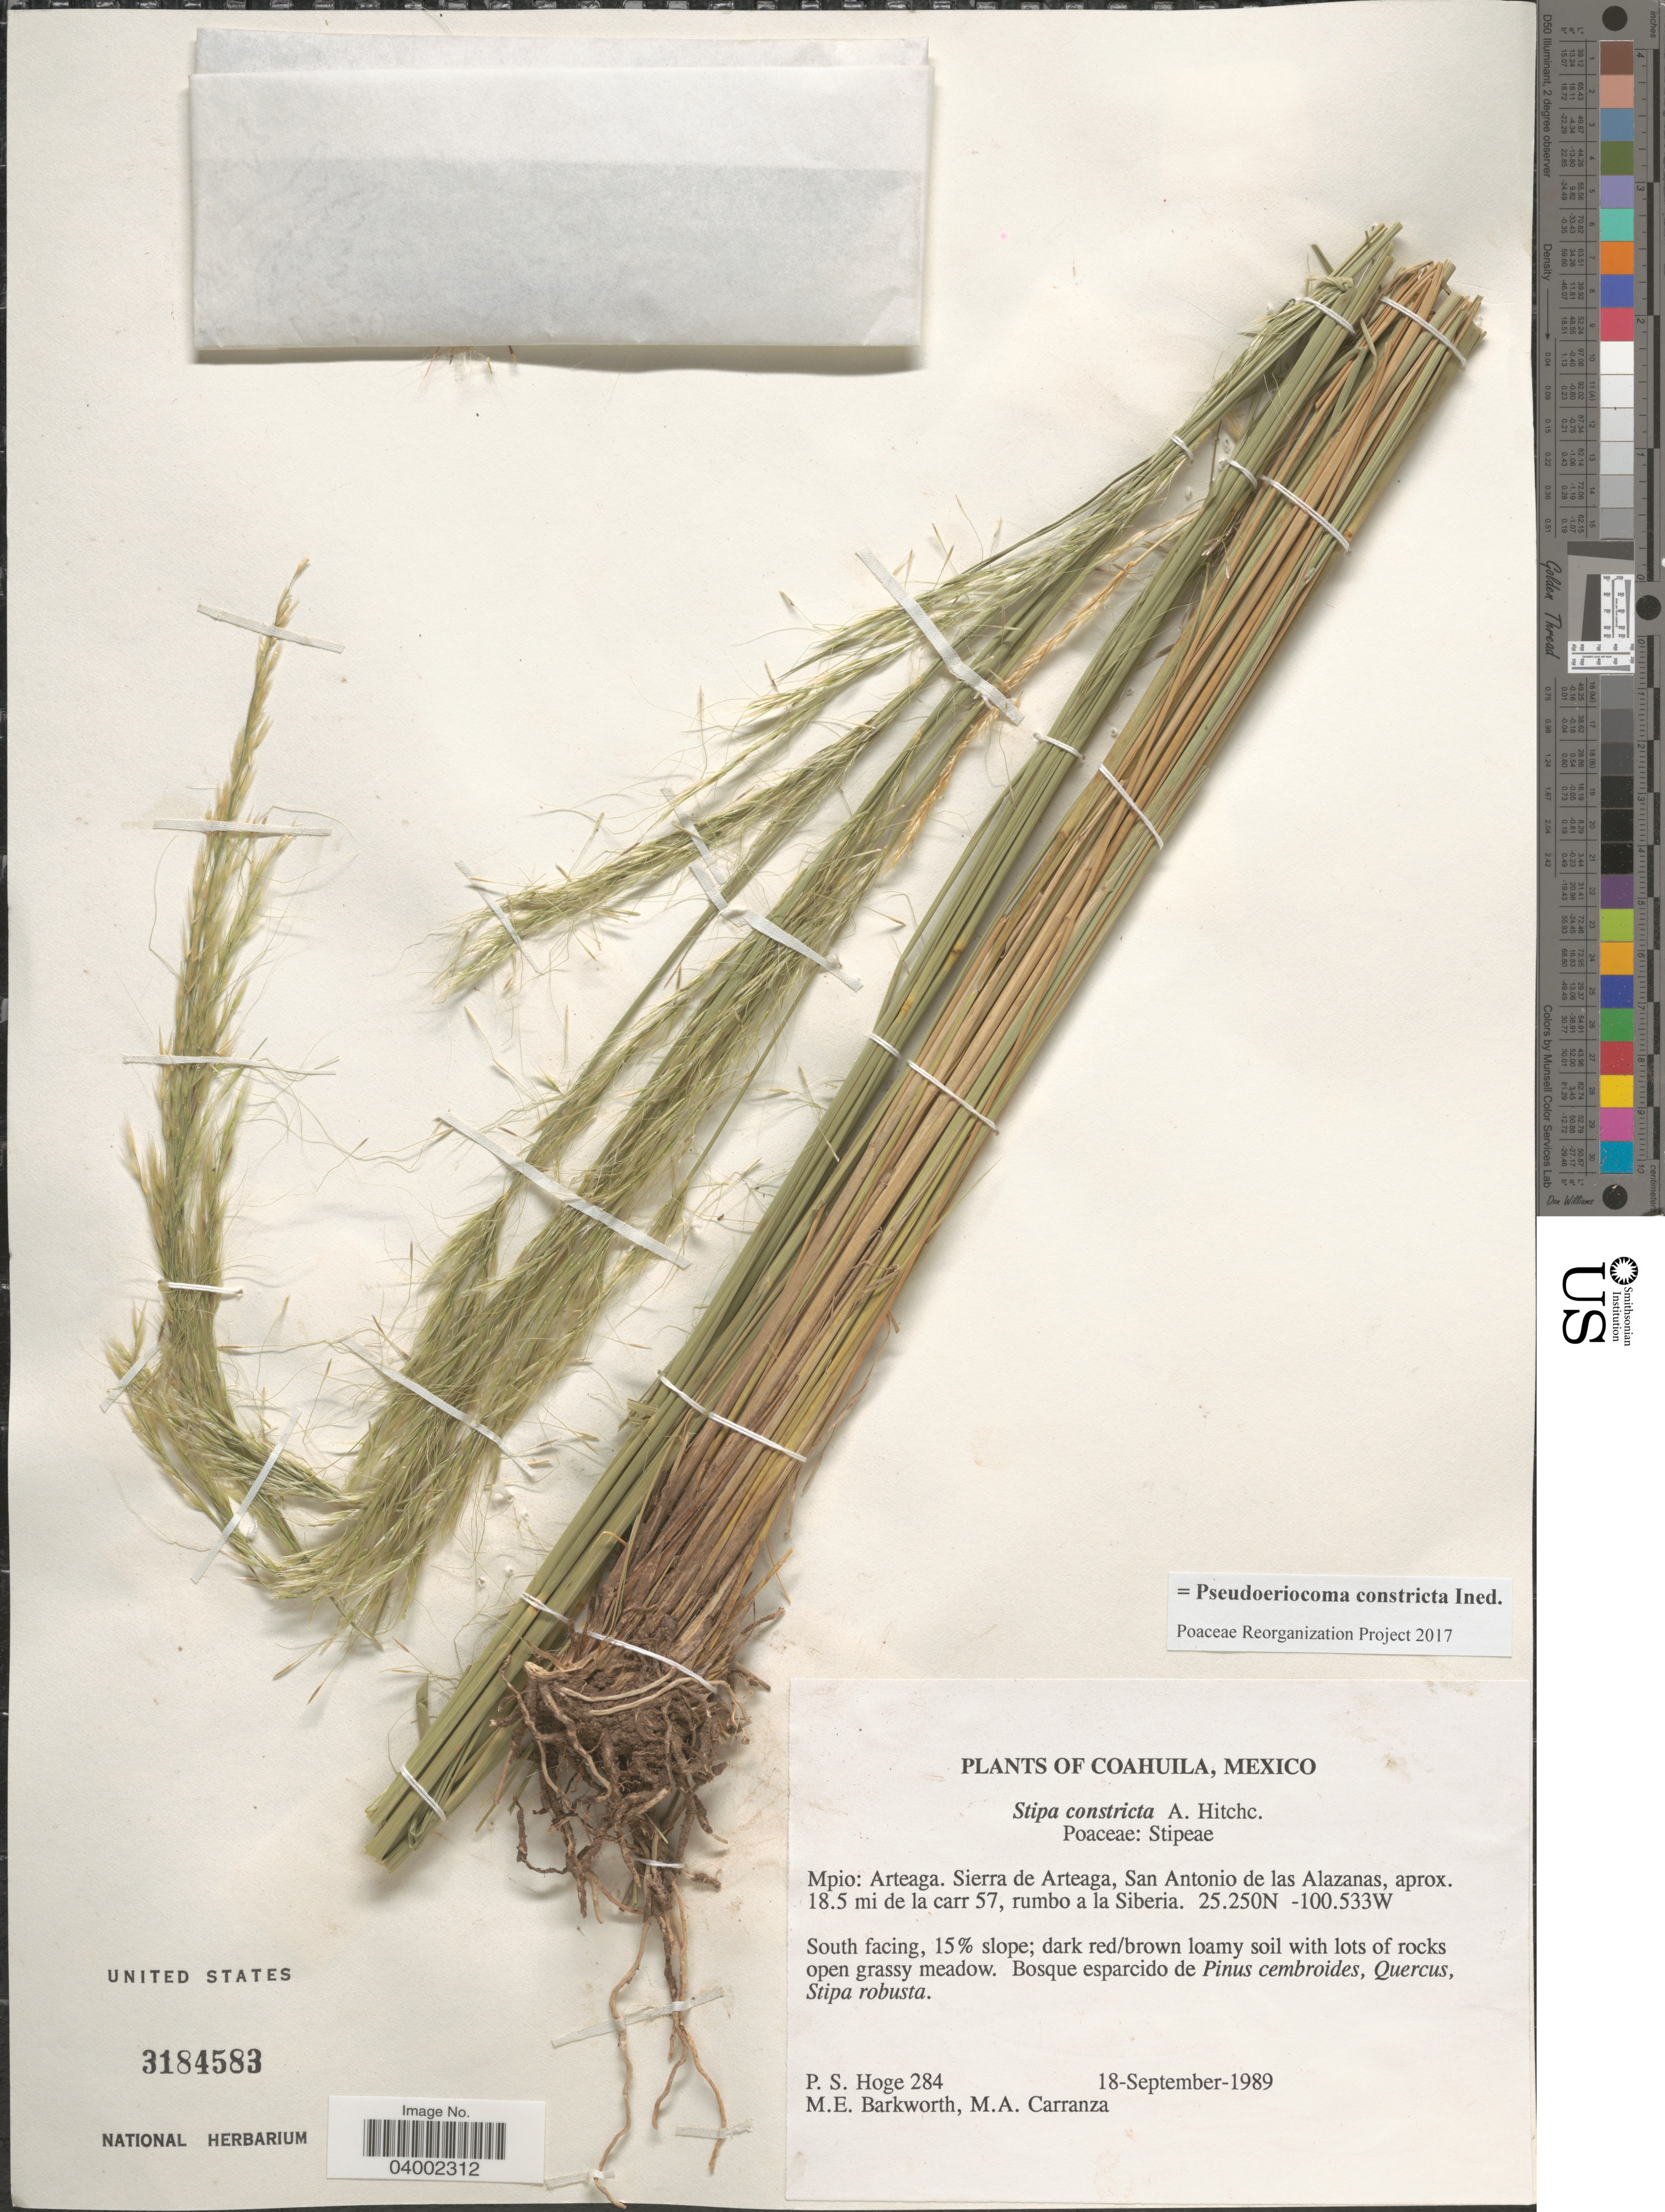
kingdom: Plantae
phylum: Tracheophyta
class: Liliopsida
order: Poales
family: Poaceae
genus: Pseudoeriocoma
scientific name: Pseudoeriocoma constricta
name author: (Kunth) Romasch.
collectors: P. S. Hoge, M. E. Barkworth & M. Carranza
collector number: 284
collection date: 1989-09-18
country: Mexico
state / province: Coahuila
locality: Mpio: Arteaga. Sierra de Arteaga, San Antonio de las Alazanas, aprox. 18.5 mi de la carr 57, rumbo a la Siberia.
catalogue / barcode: US 3184583